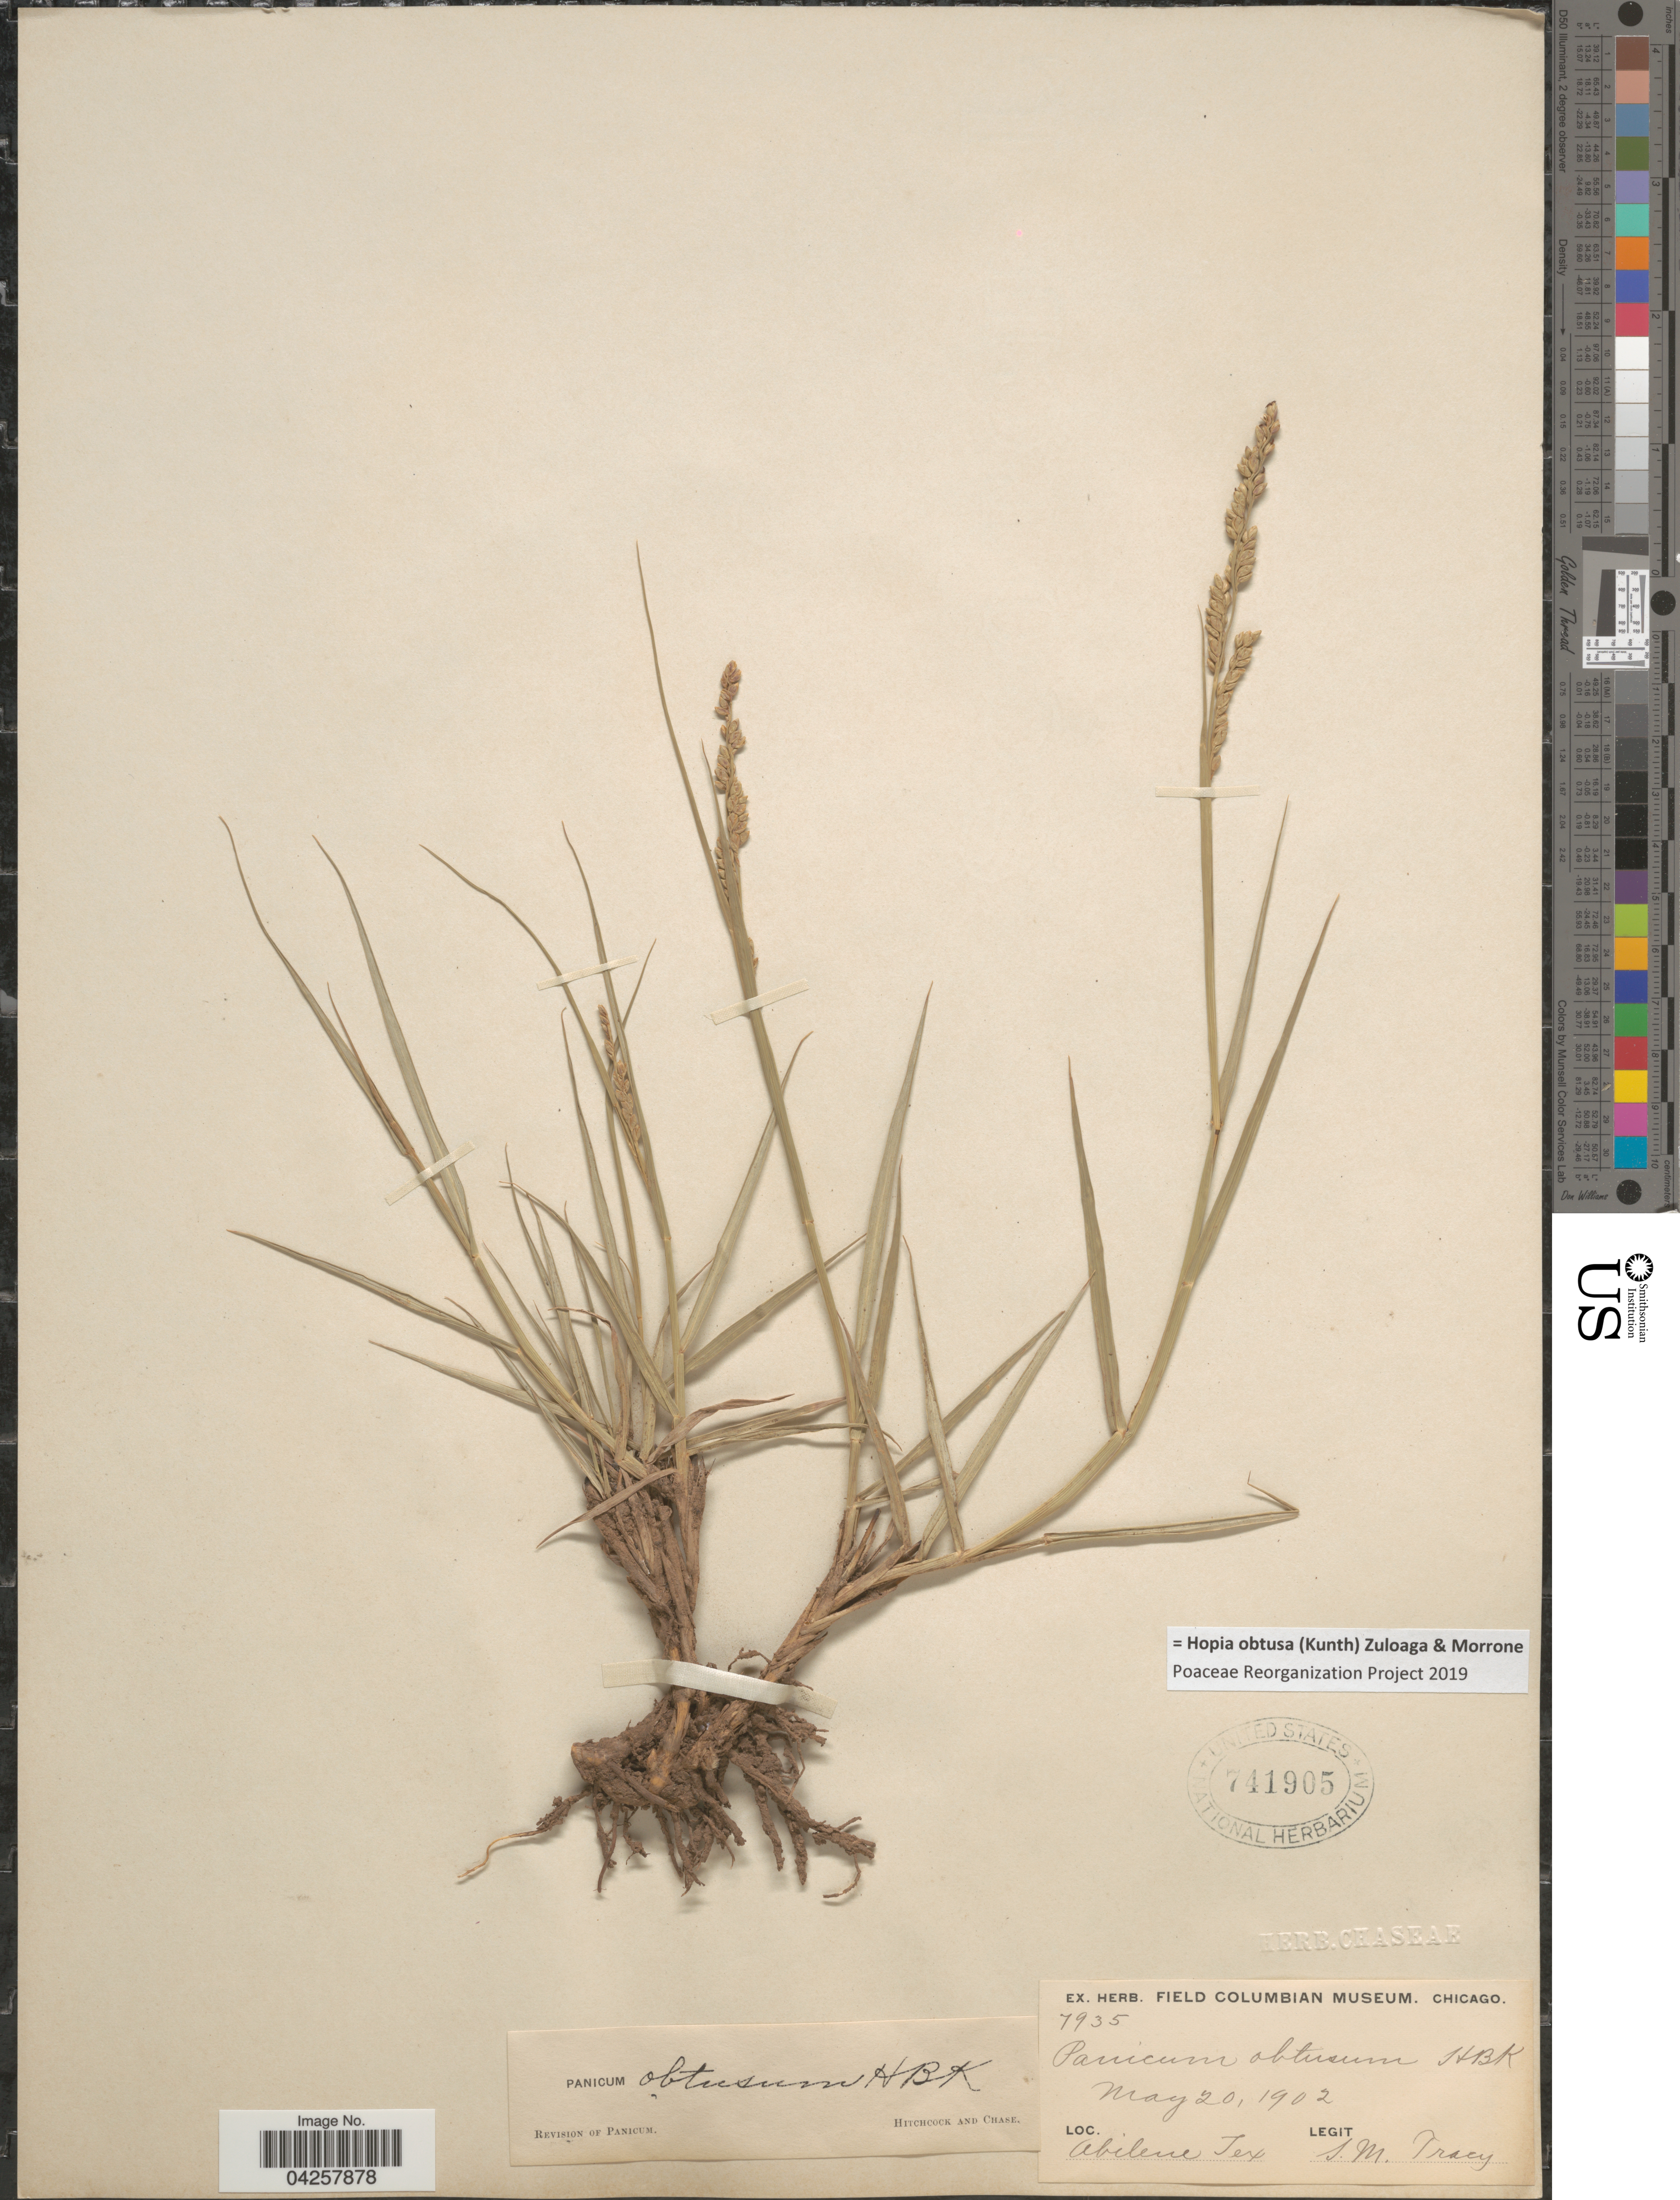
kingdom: Plantae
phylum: Tracheophyta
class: Liliopsida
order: Poales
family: Poaceae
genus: Hopia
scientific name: Hopia obtusa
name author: (Kunth) Zuloaga & Morrone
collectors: S. M. Tracy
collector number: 7935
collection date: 1902-05-20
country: United States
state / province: Texas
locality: Abilene.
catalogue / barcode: US 741905